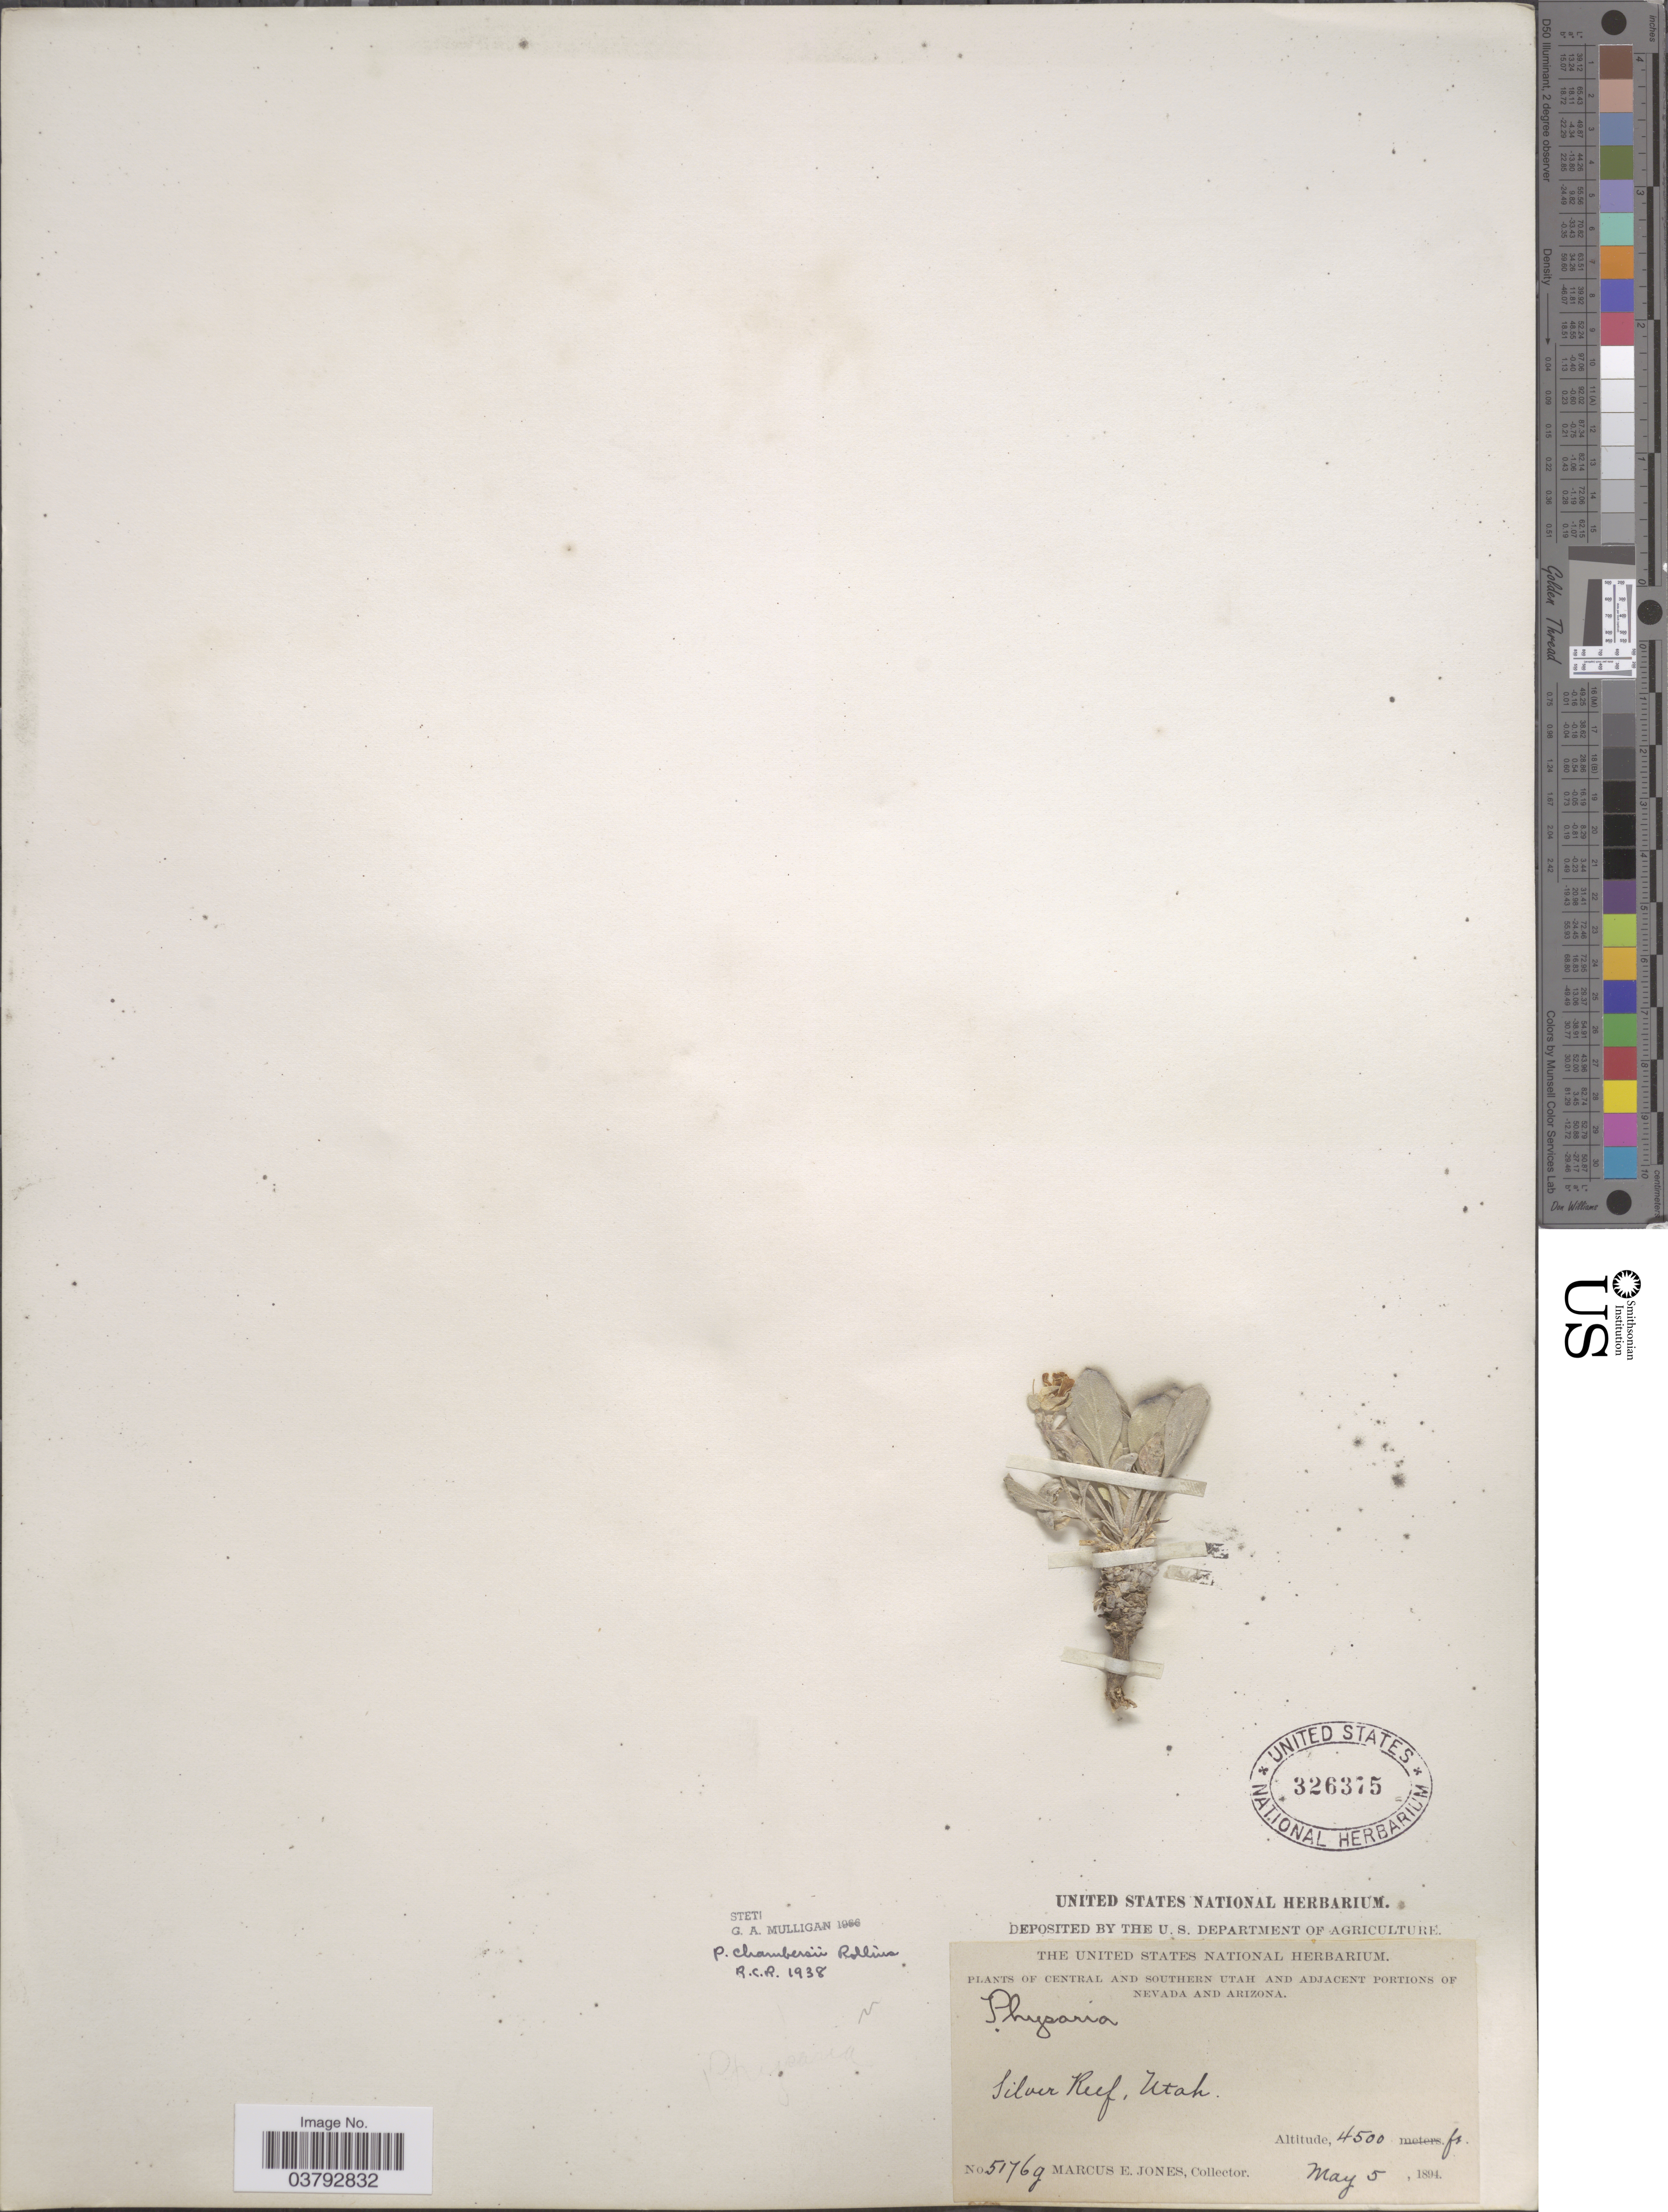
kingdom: Plantae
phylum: Tracheophyta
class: Magnoliopsida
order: Brassicales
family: Brassicaceae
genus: Physaria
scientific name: Physaria chambersii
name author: Rollins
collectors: M. E. Jones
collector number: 5176g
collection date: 1894-05-05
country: United States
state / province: Utah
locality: Central and Southern Utah. Silver Reef.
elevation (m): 1372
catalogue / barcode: US 326375